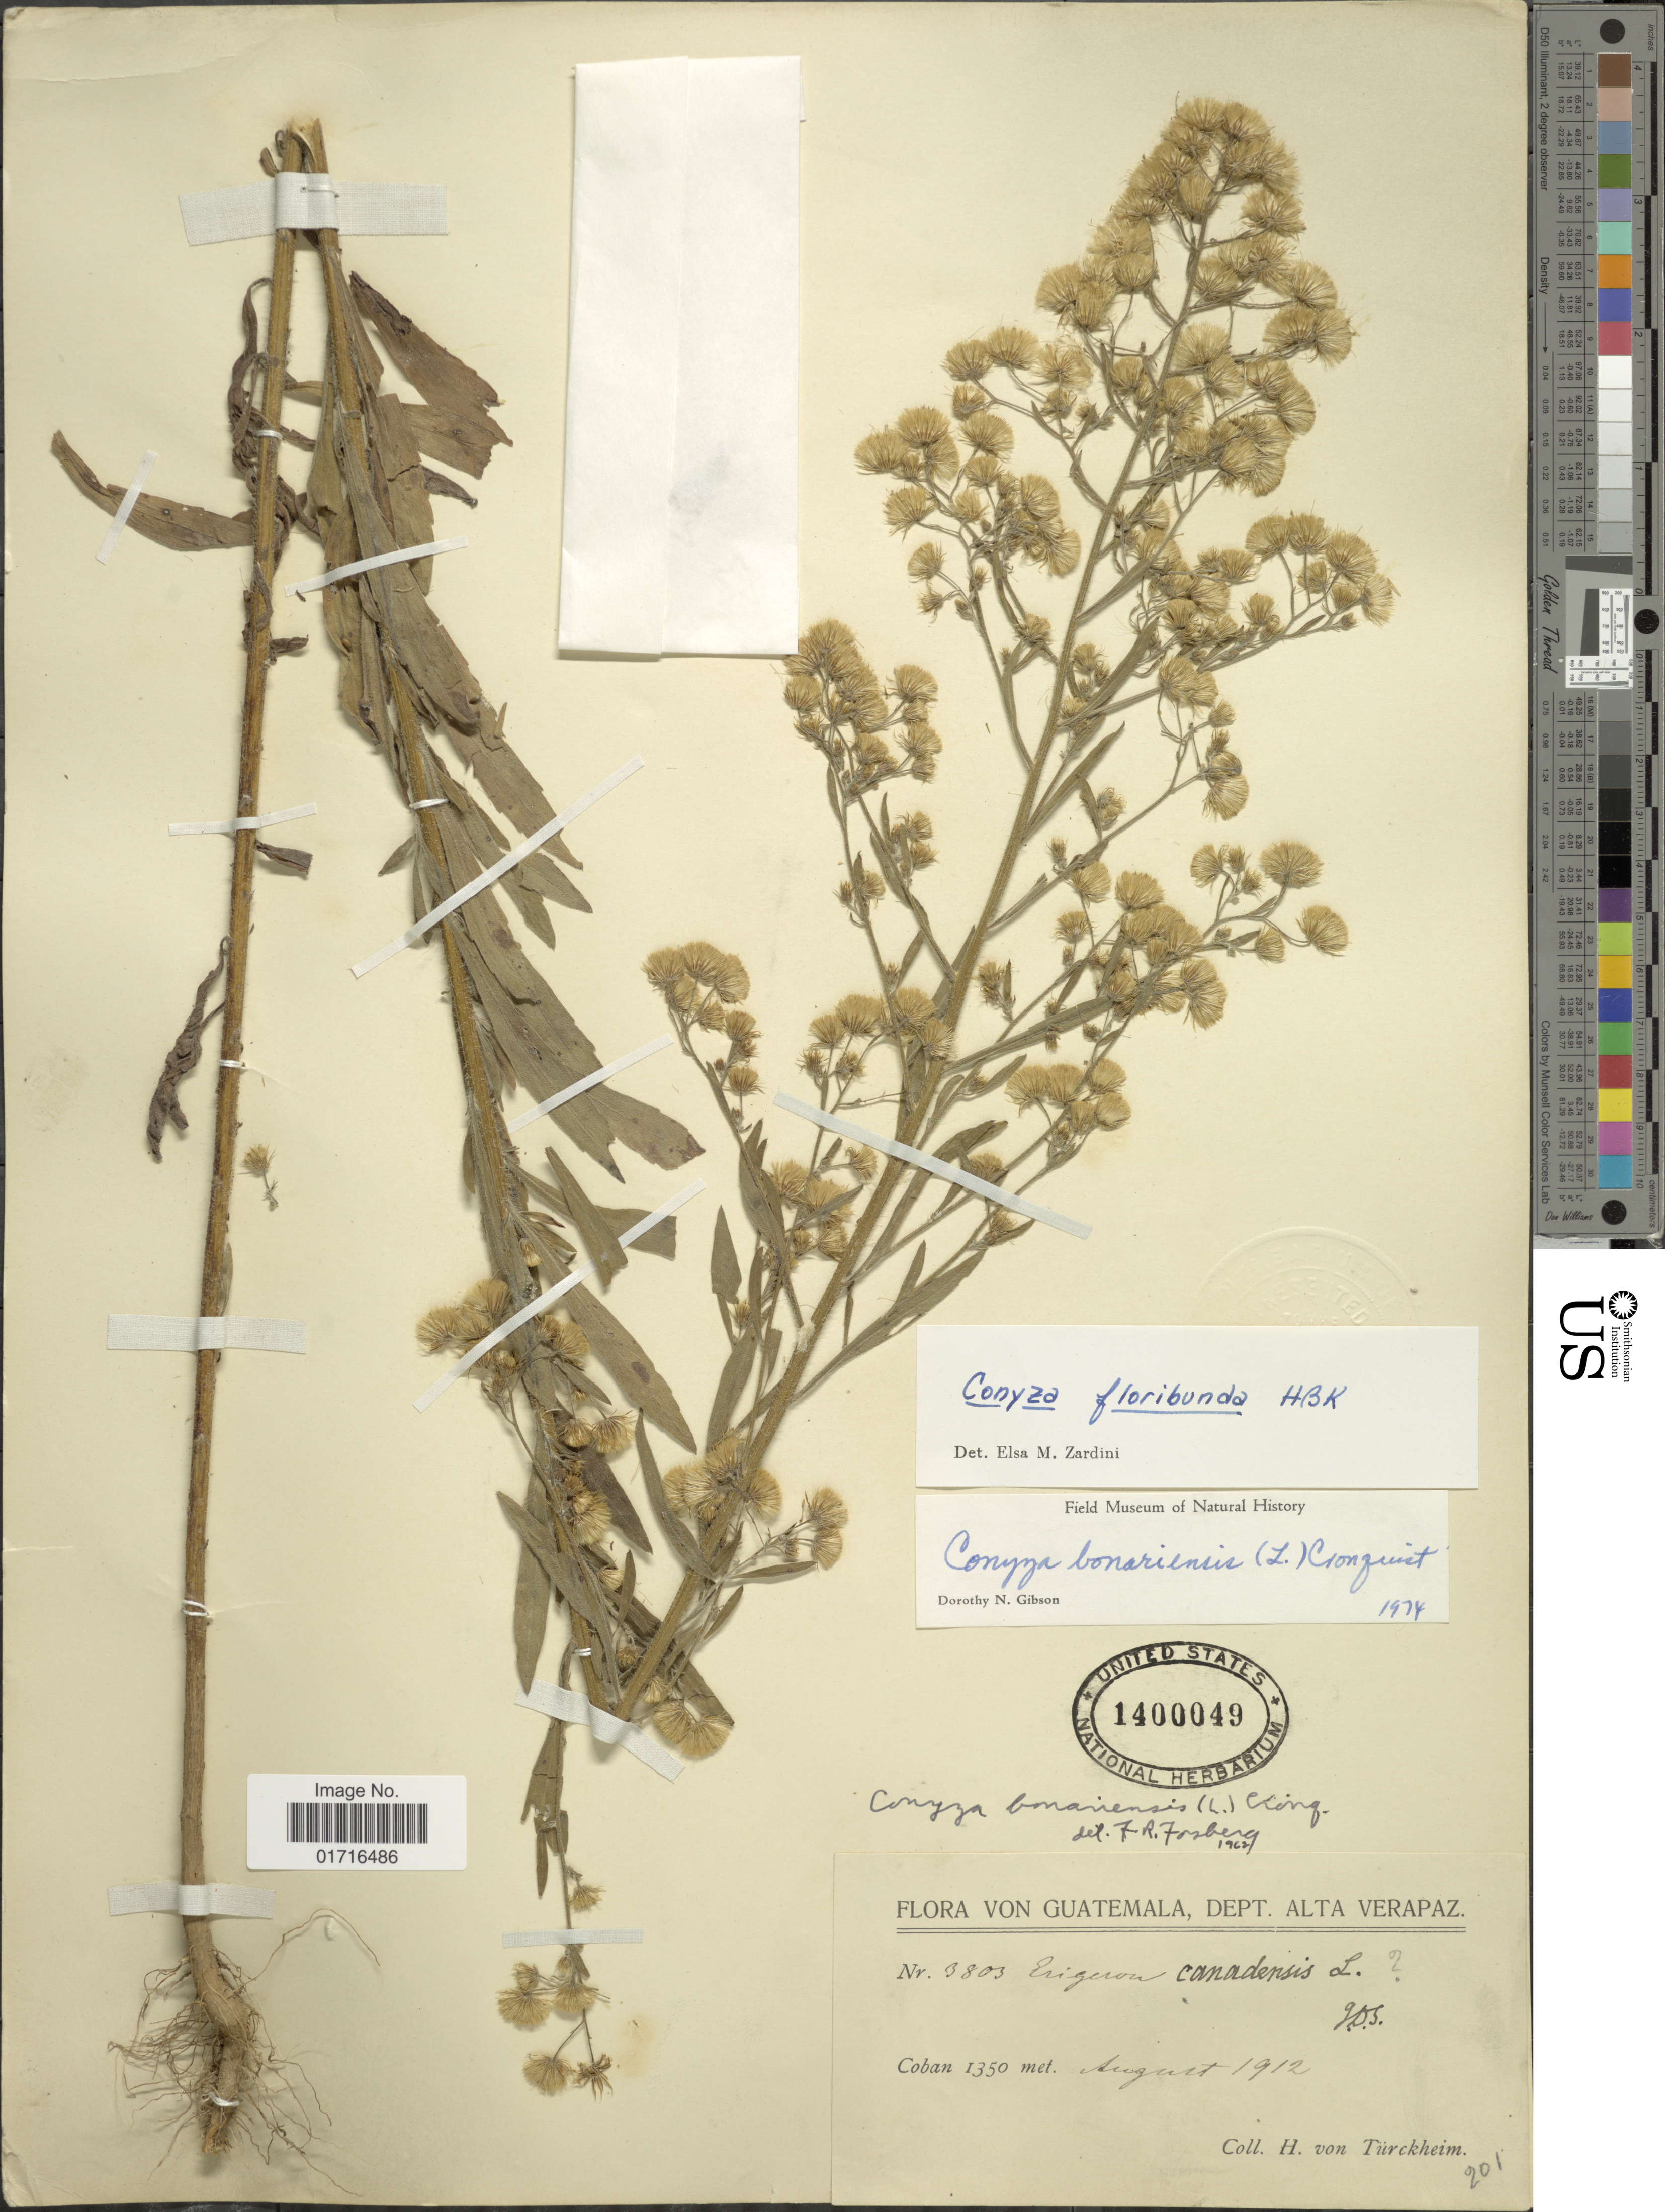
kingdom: Plantae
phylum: Tracheophyta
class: Magnoliopsida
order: Asterales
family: Asteraceae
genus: Conyza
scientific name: Conyza floribunda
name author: Kunth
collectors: H. von Türckheim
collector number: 3803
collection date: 1912-08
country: Guatemala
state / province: Alta Verapaz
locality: Coban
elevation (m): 1350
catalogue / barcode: US 1400049